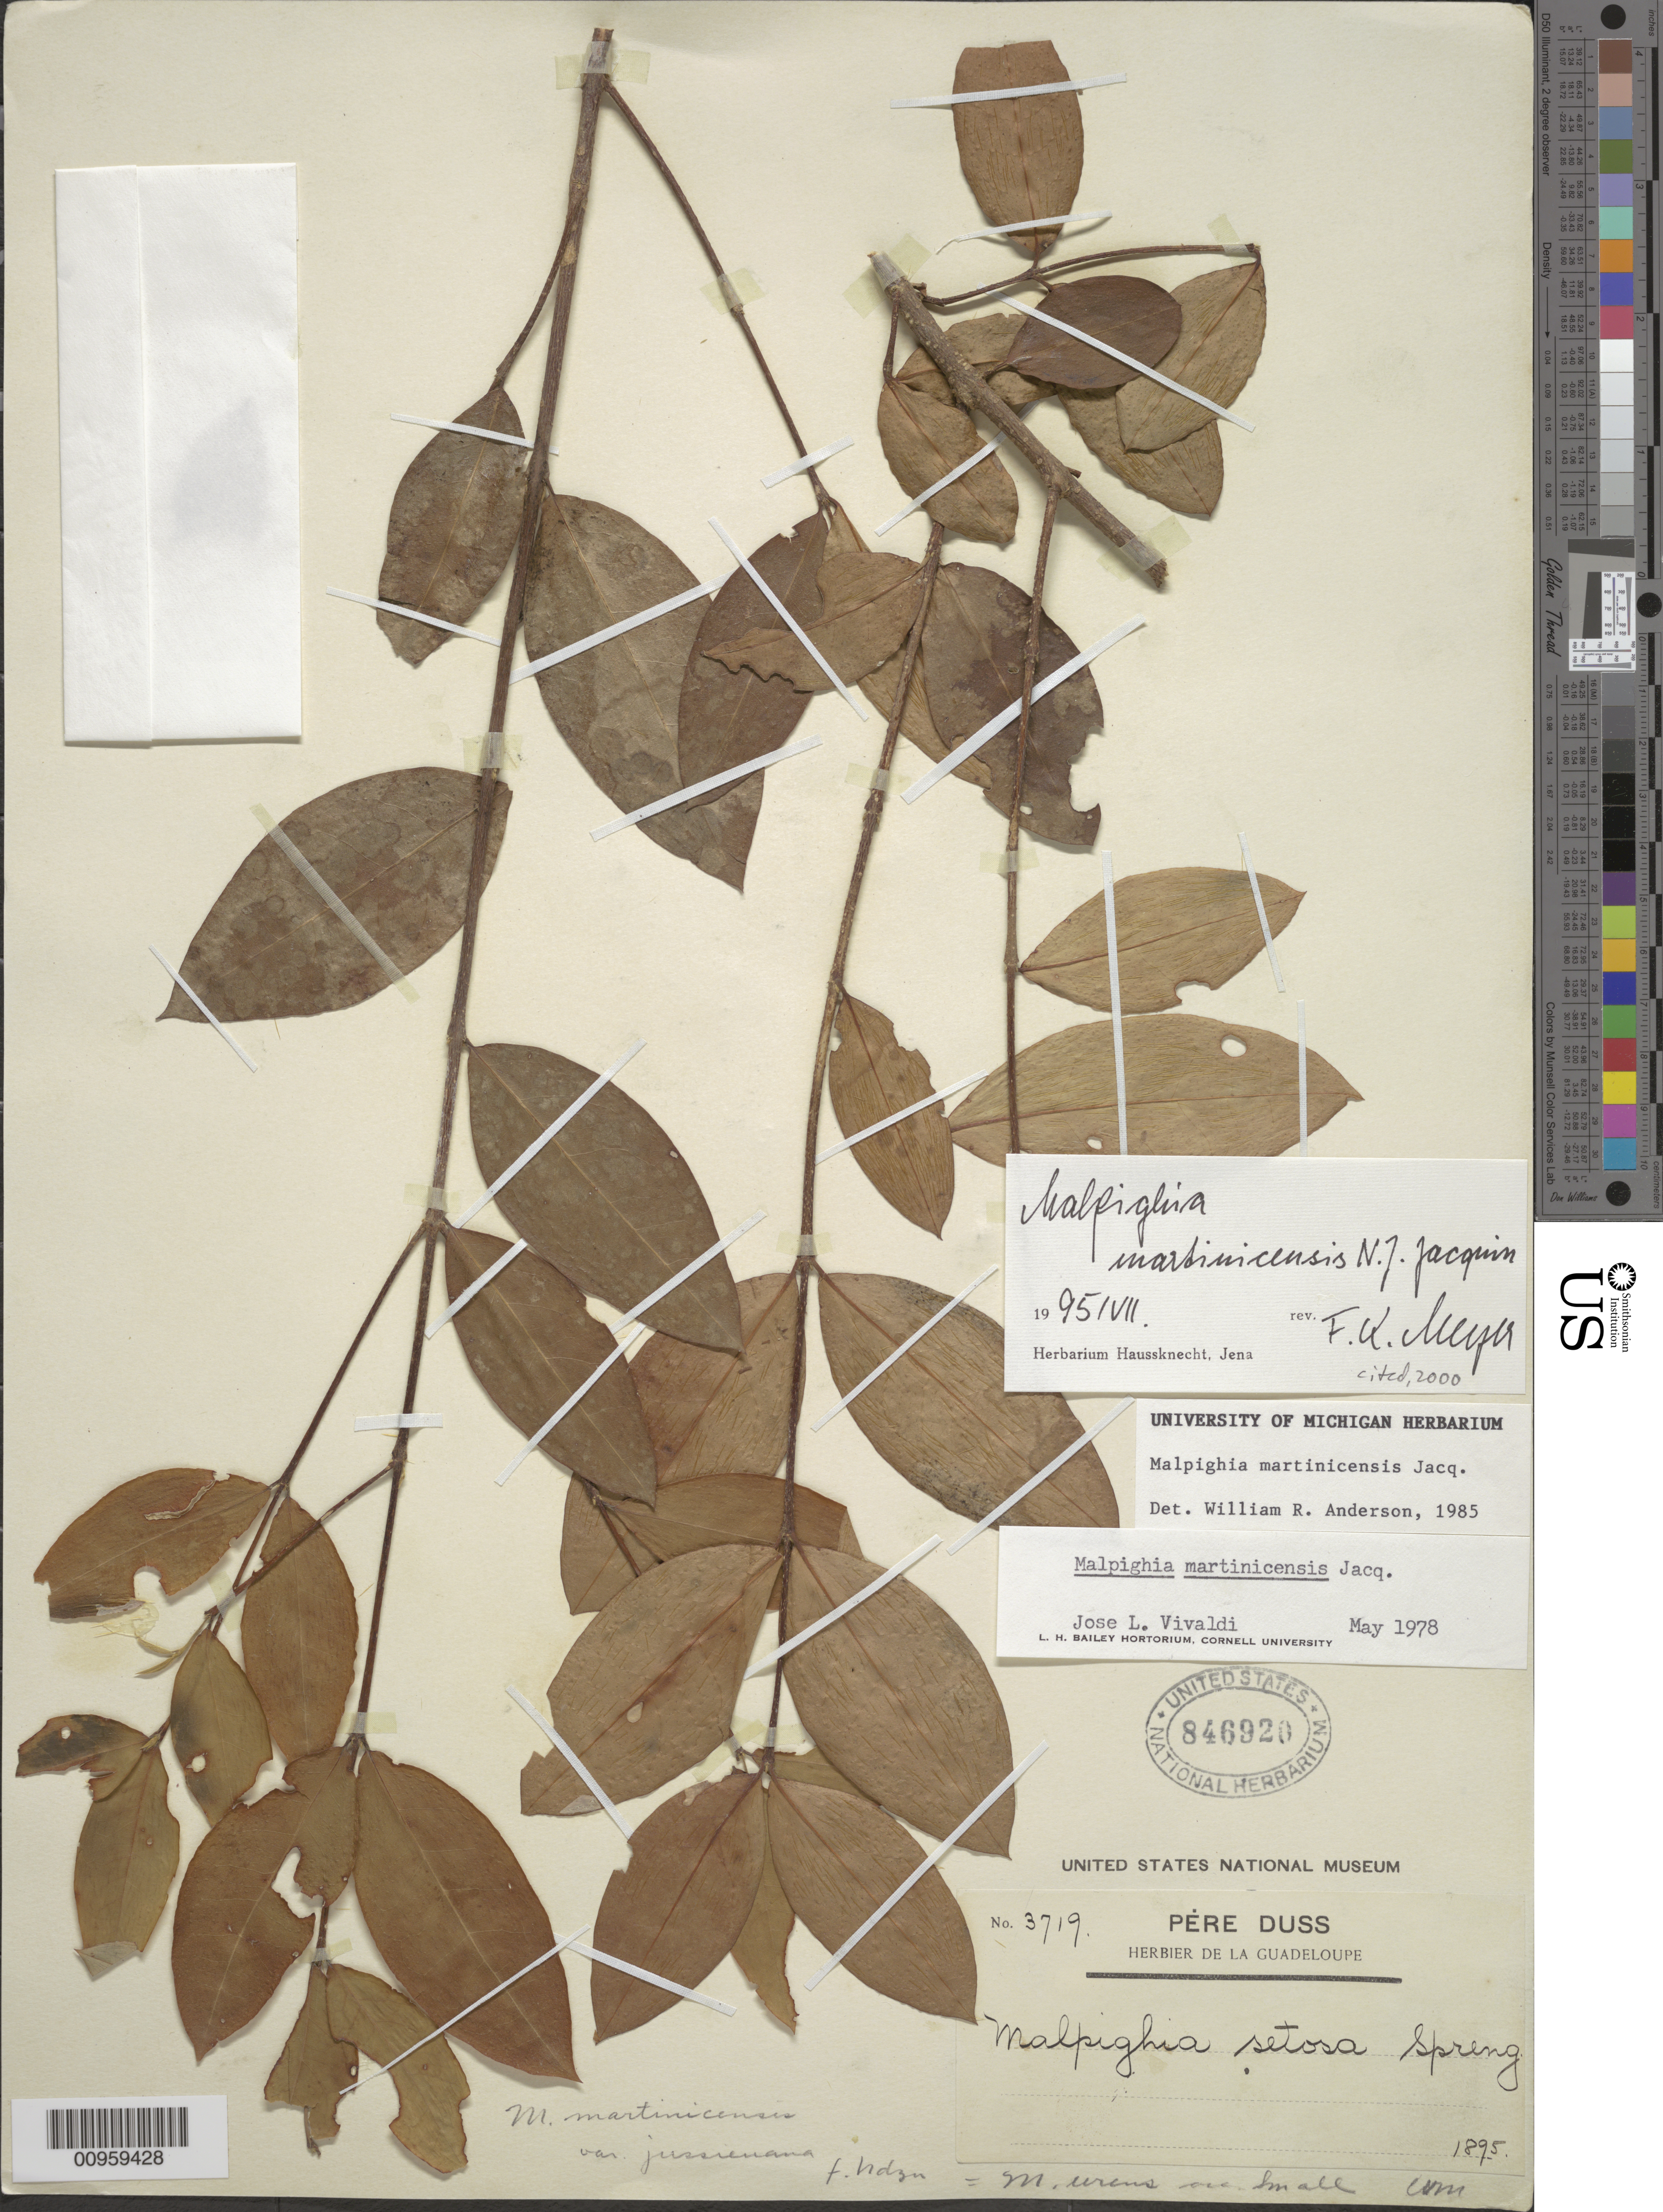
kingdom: Plantae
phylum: Tracheophyta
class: Magnoliopsida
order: Malpighiales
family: Malpighiaceae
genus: Malpighia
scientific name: Malpighia martinicensis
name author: Jacq.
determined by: Meyer, F. K.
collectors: Père Duss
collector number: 3719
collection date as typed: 1895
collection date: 1895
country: Guadeloupe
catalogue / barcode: US 846920